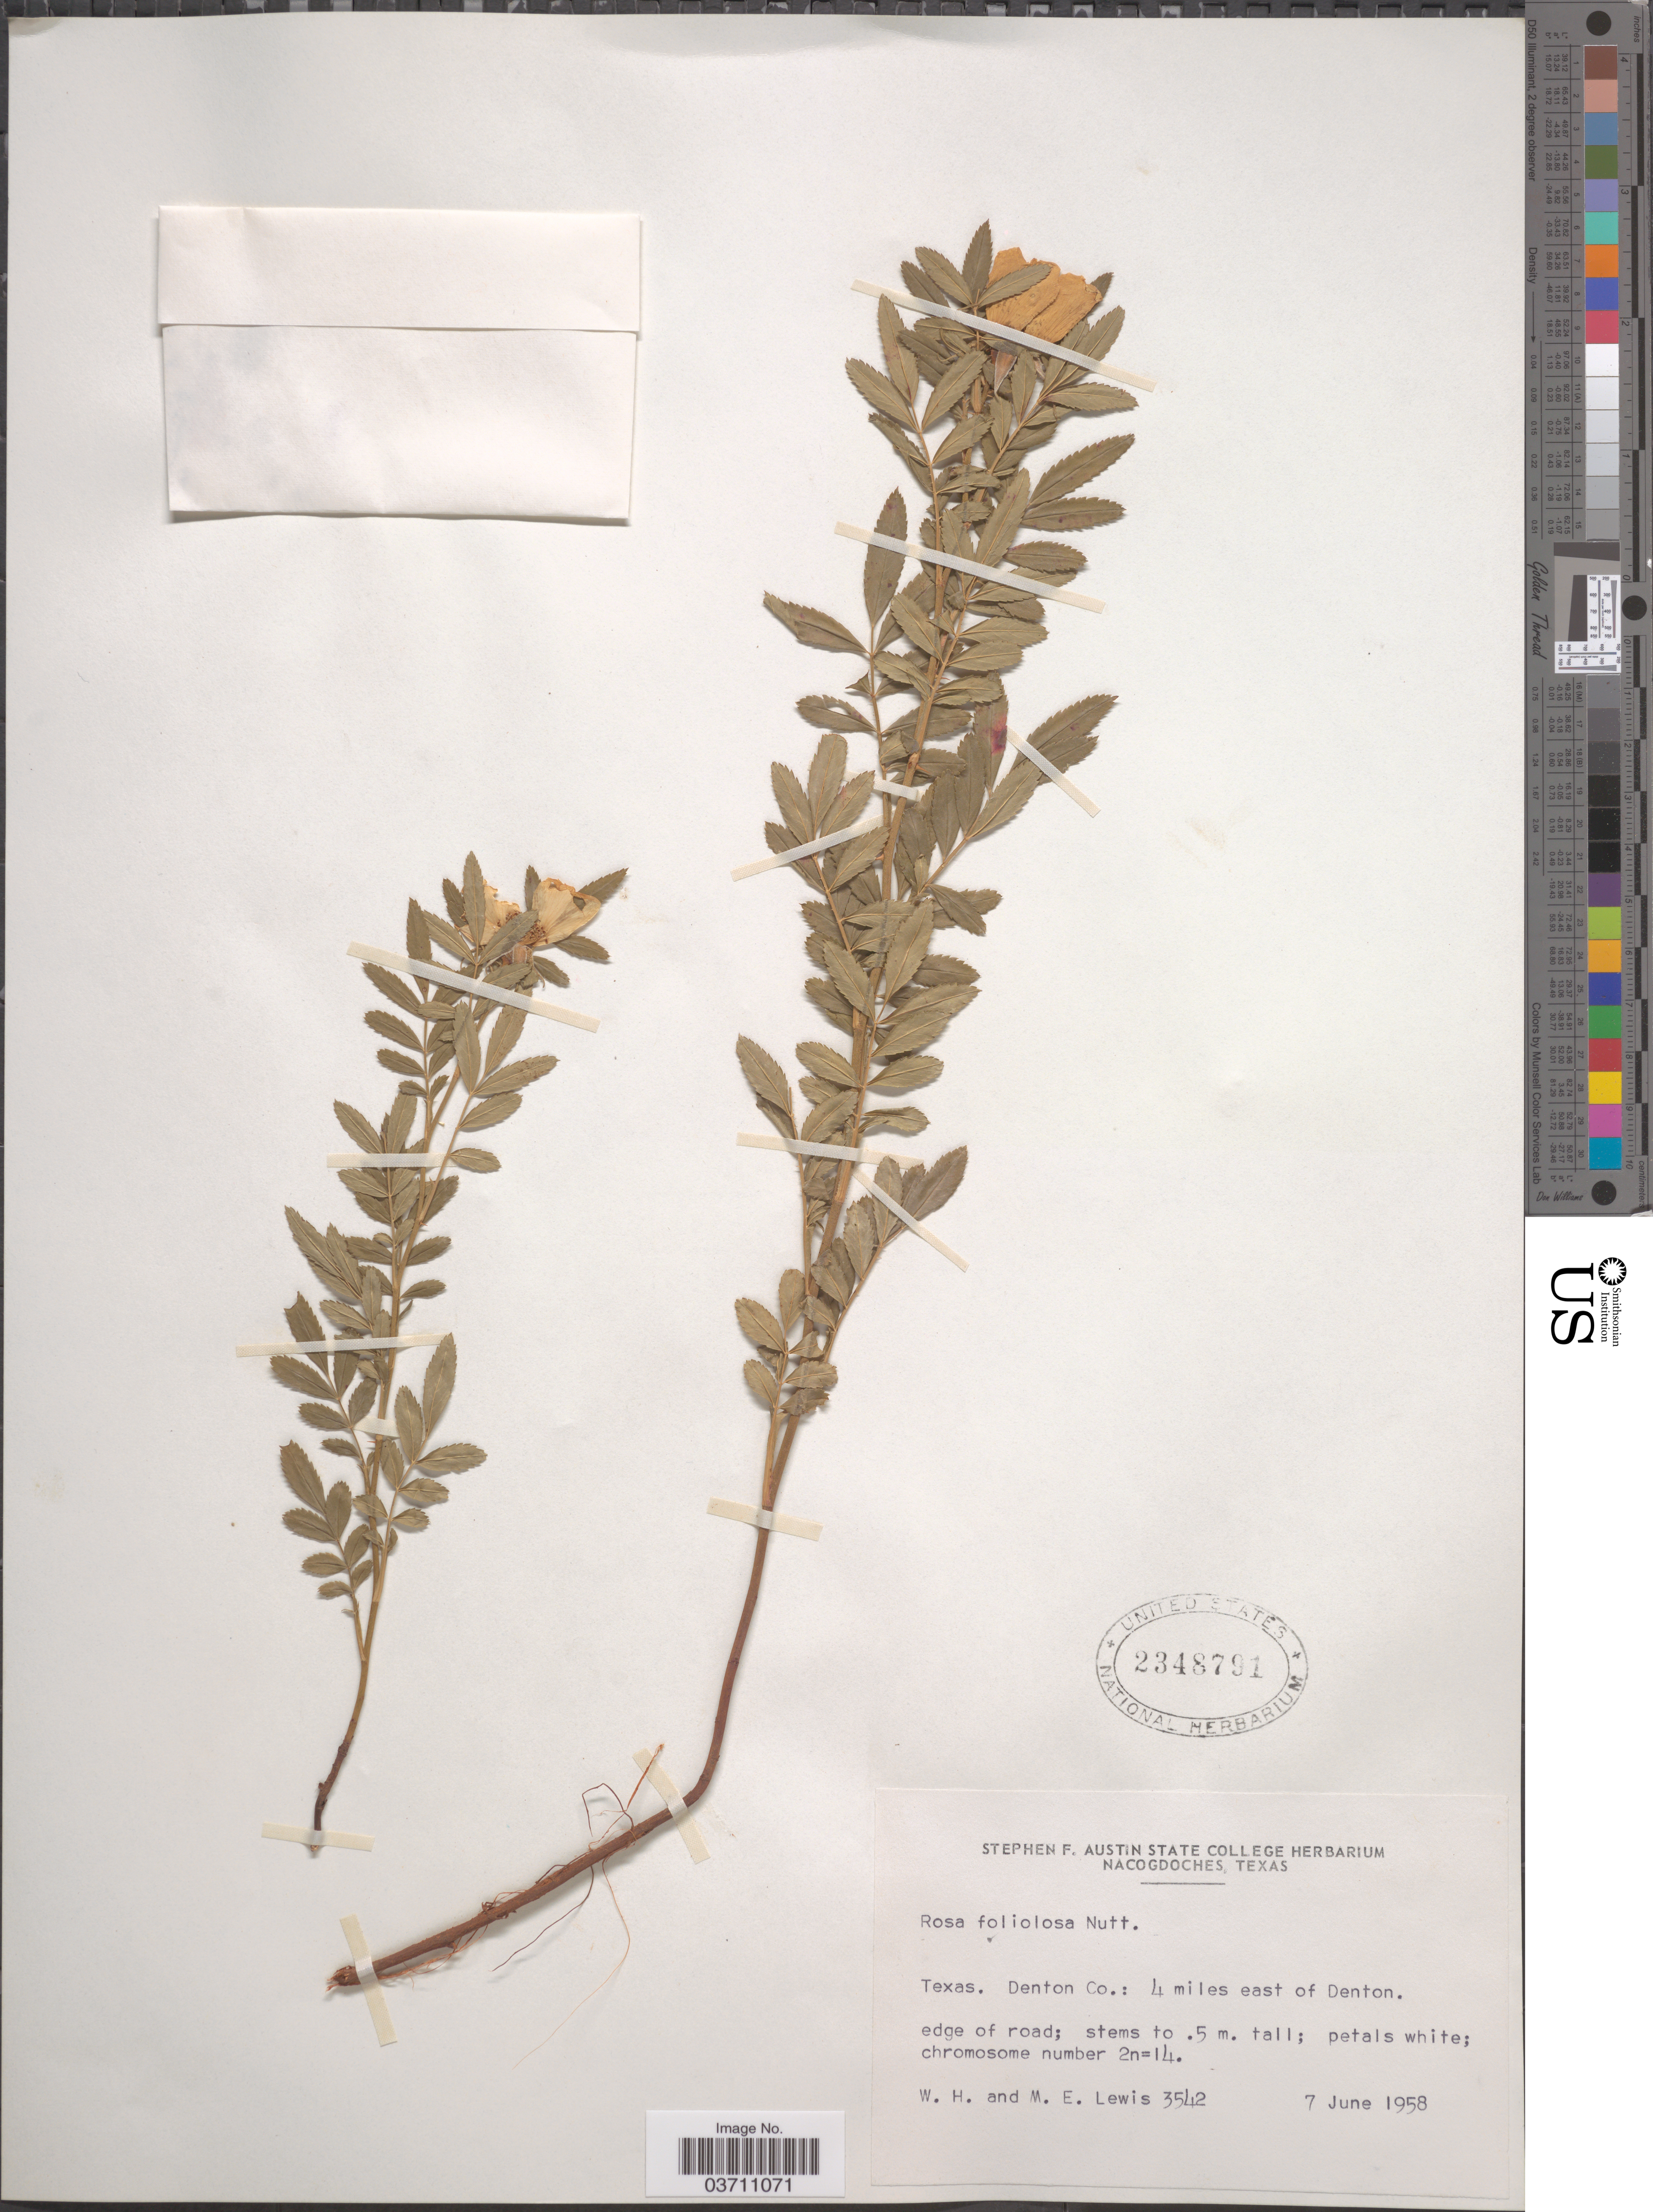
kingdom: Plantae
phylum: Tracheophyta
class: Magnoliopsida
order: Rosales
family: Rosaceae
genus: Rosa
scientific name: Rosa foliolosa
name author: Nutt.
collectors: W. H. Lewis & M. E. Lewis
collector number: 3542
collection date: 1958-06-07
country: United States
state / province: Texas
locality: Denton Co.: 4 miles east of Denton.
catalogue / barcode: US 2348791